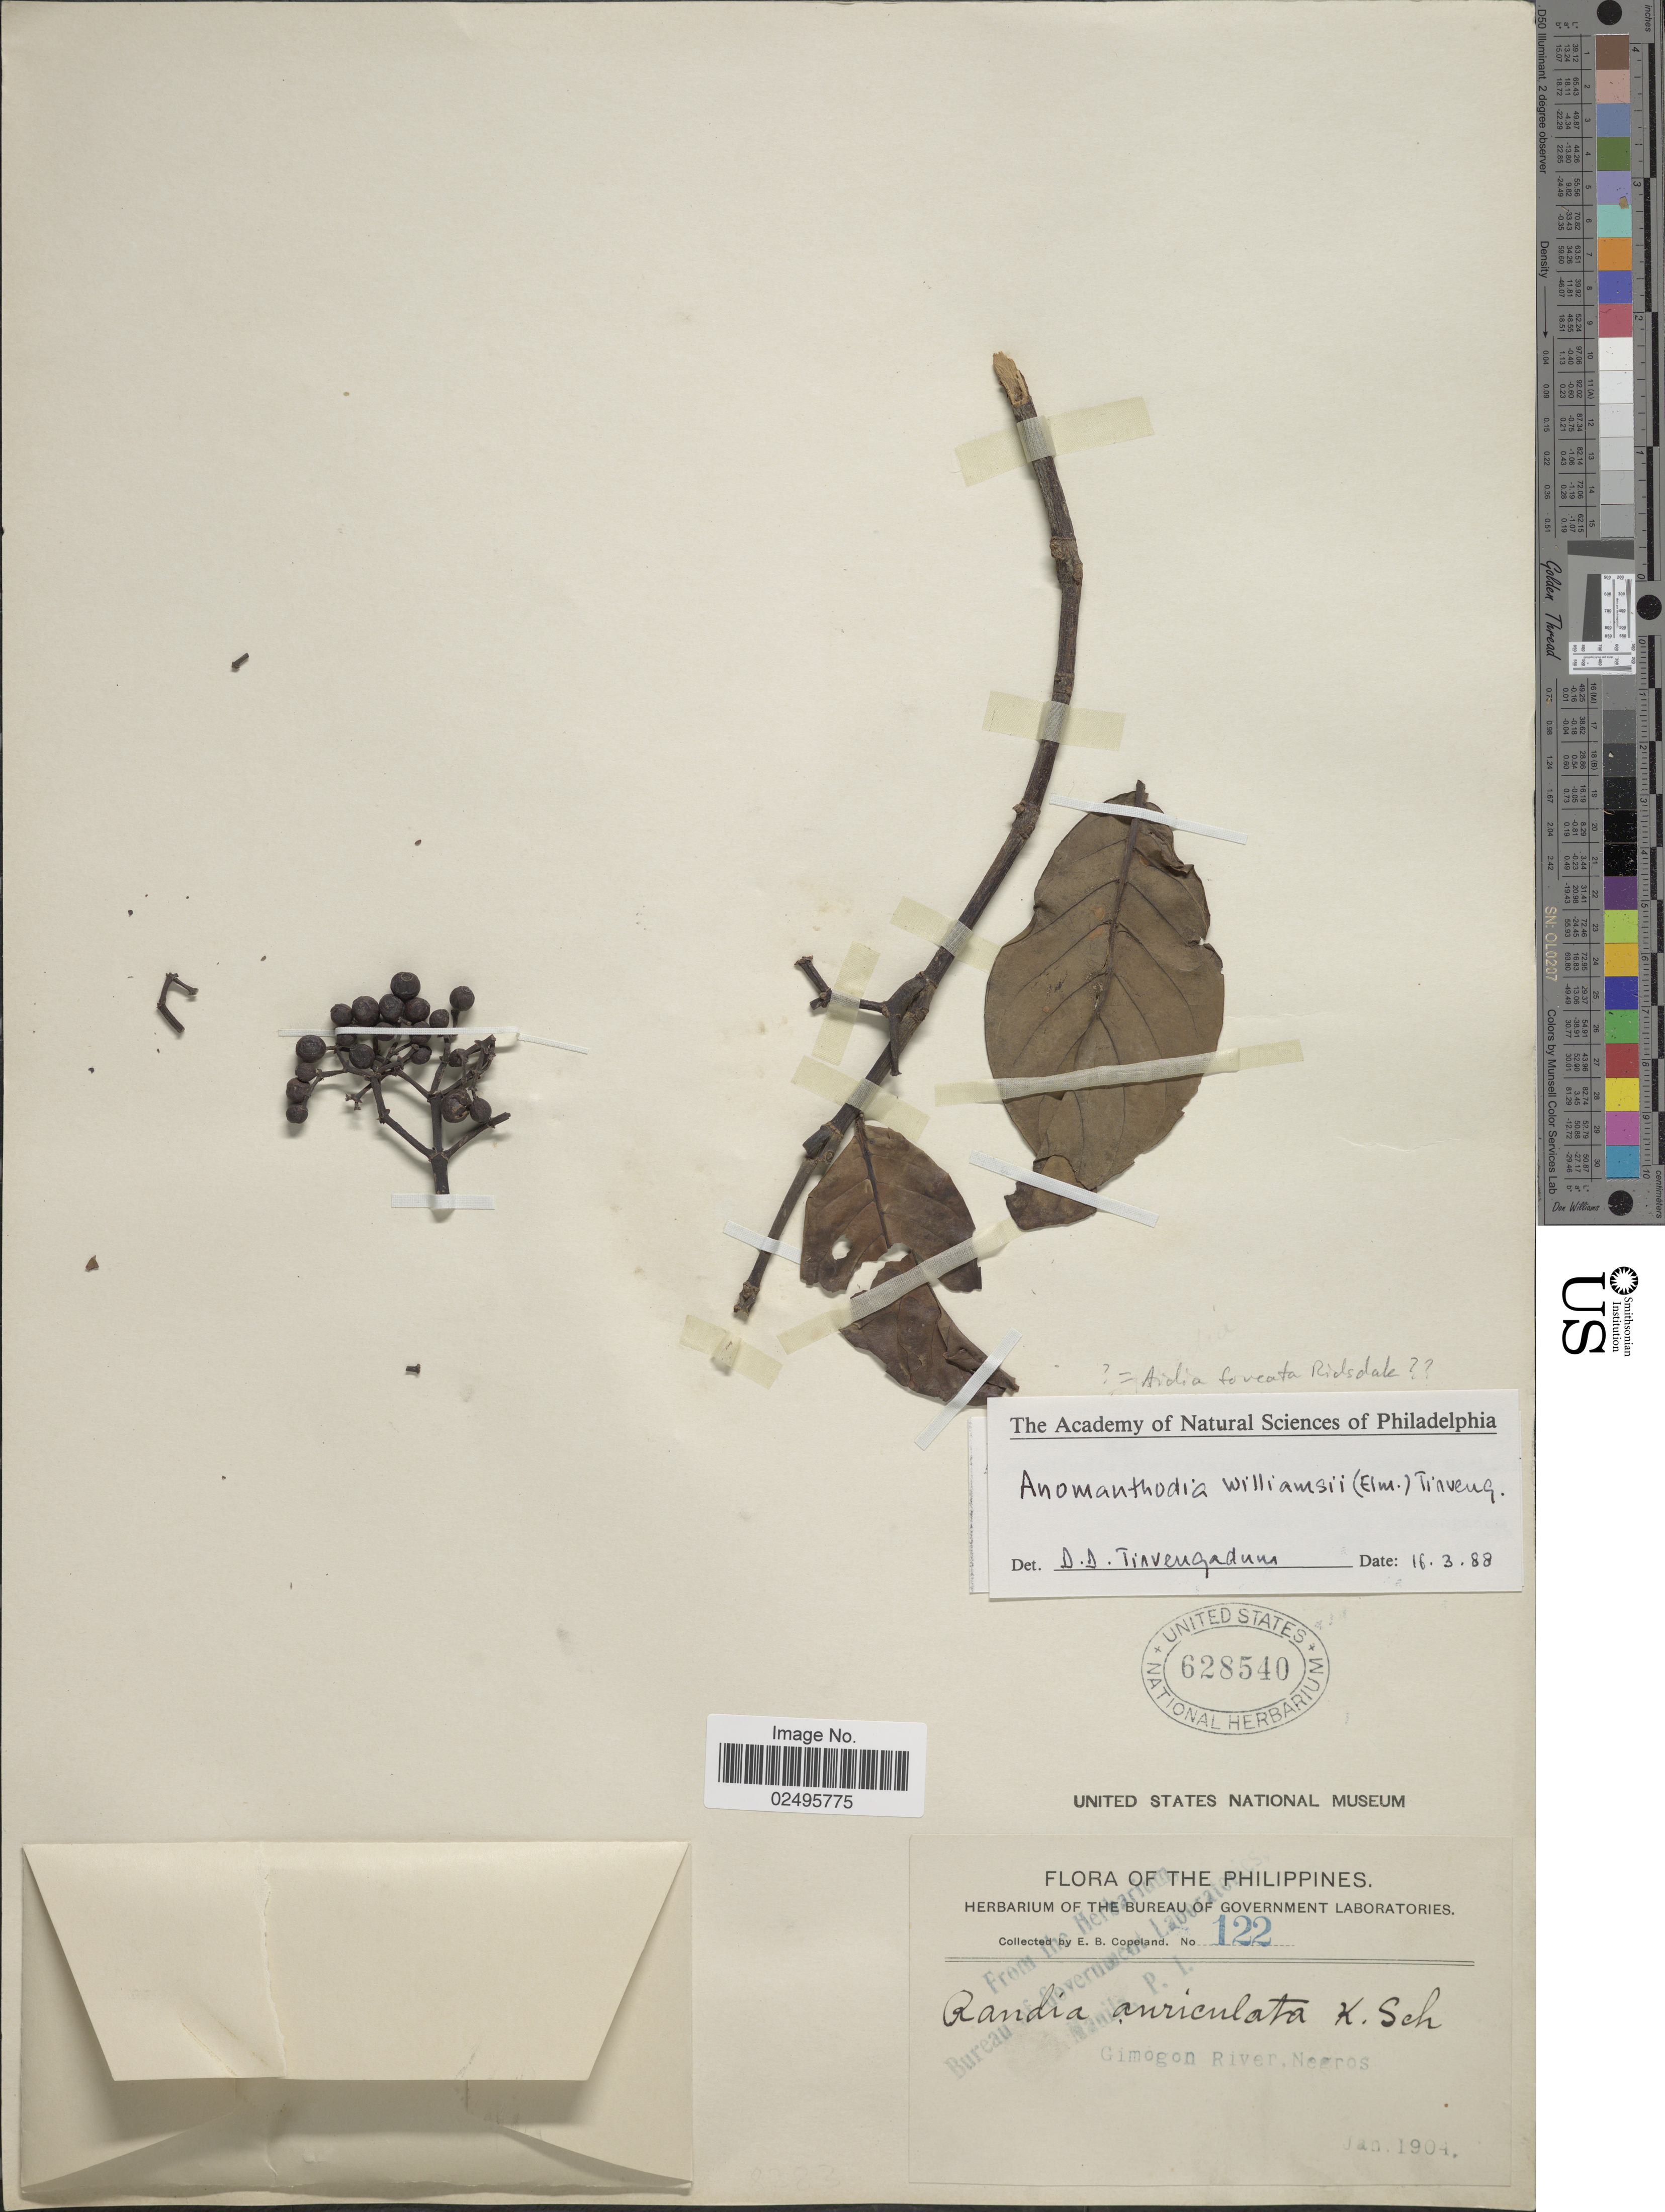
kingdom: Plantae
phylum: Tracheophyta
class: Magnoliopsida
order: Gentianales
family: Rubiaceae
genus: Aidia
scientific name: Aidia sp.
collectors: E. B. Copeland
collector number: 122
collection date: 1904-01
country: Philippines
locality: Gimogon River, Negros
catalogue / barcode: US 628540